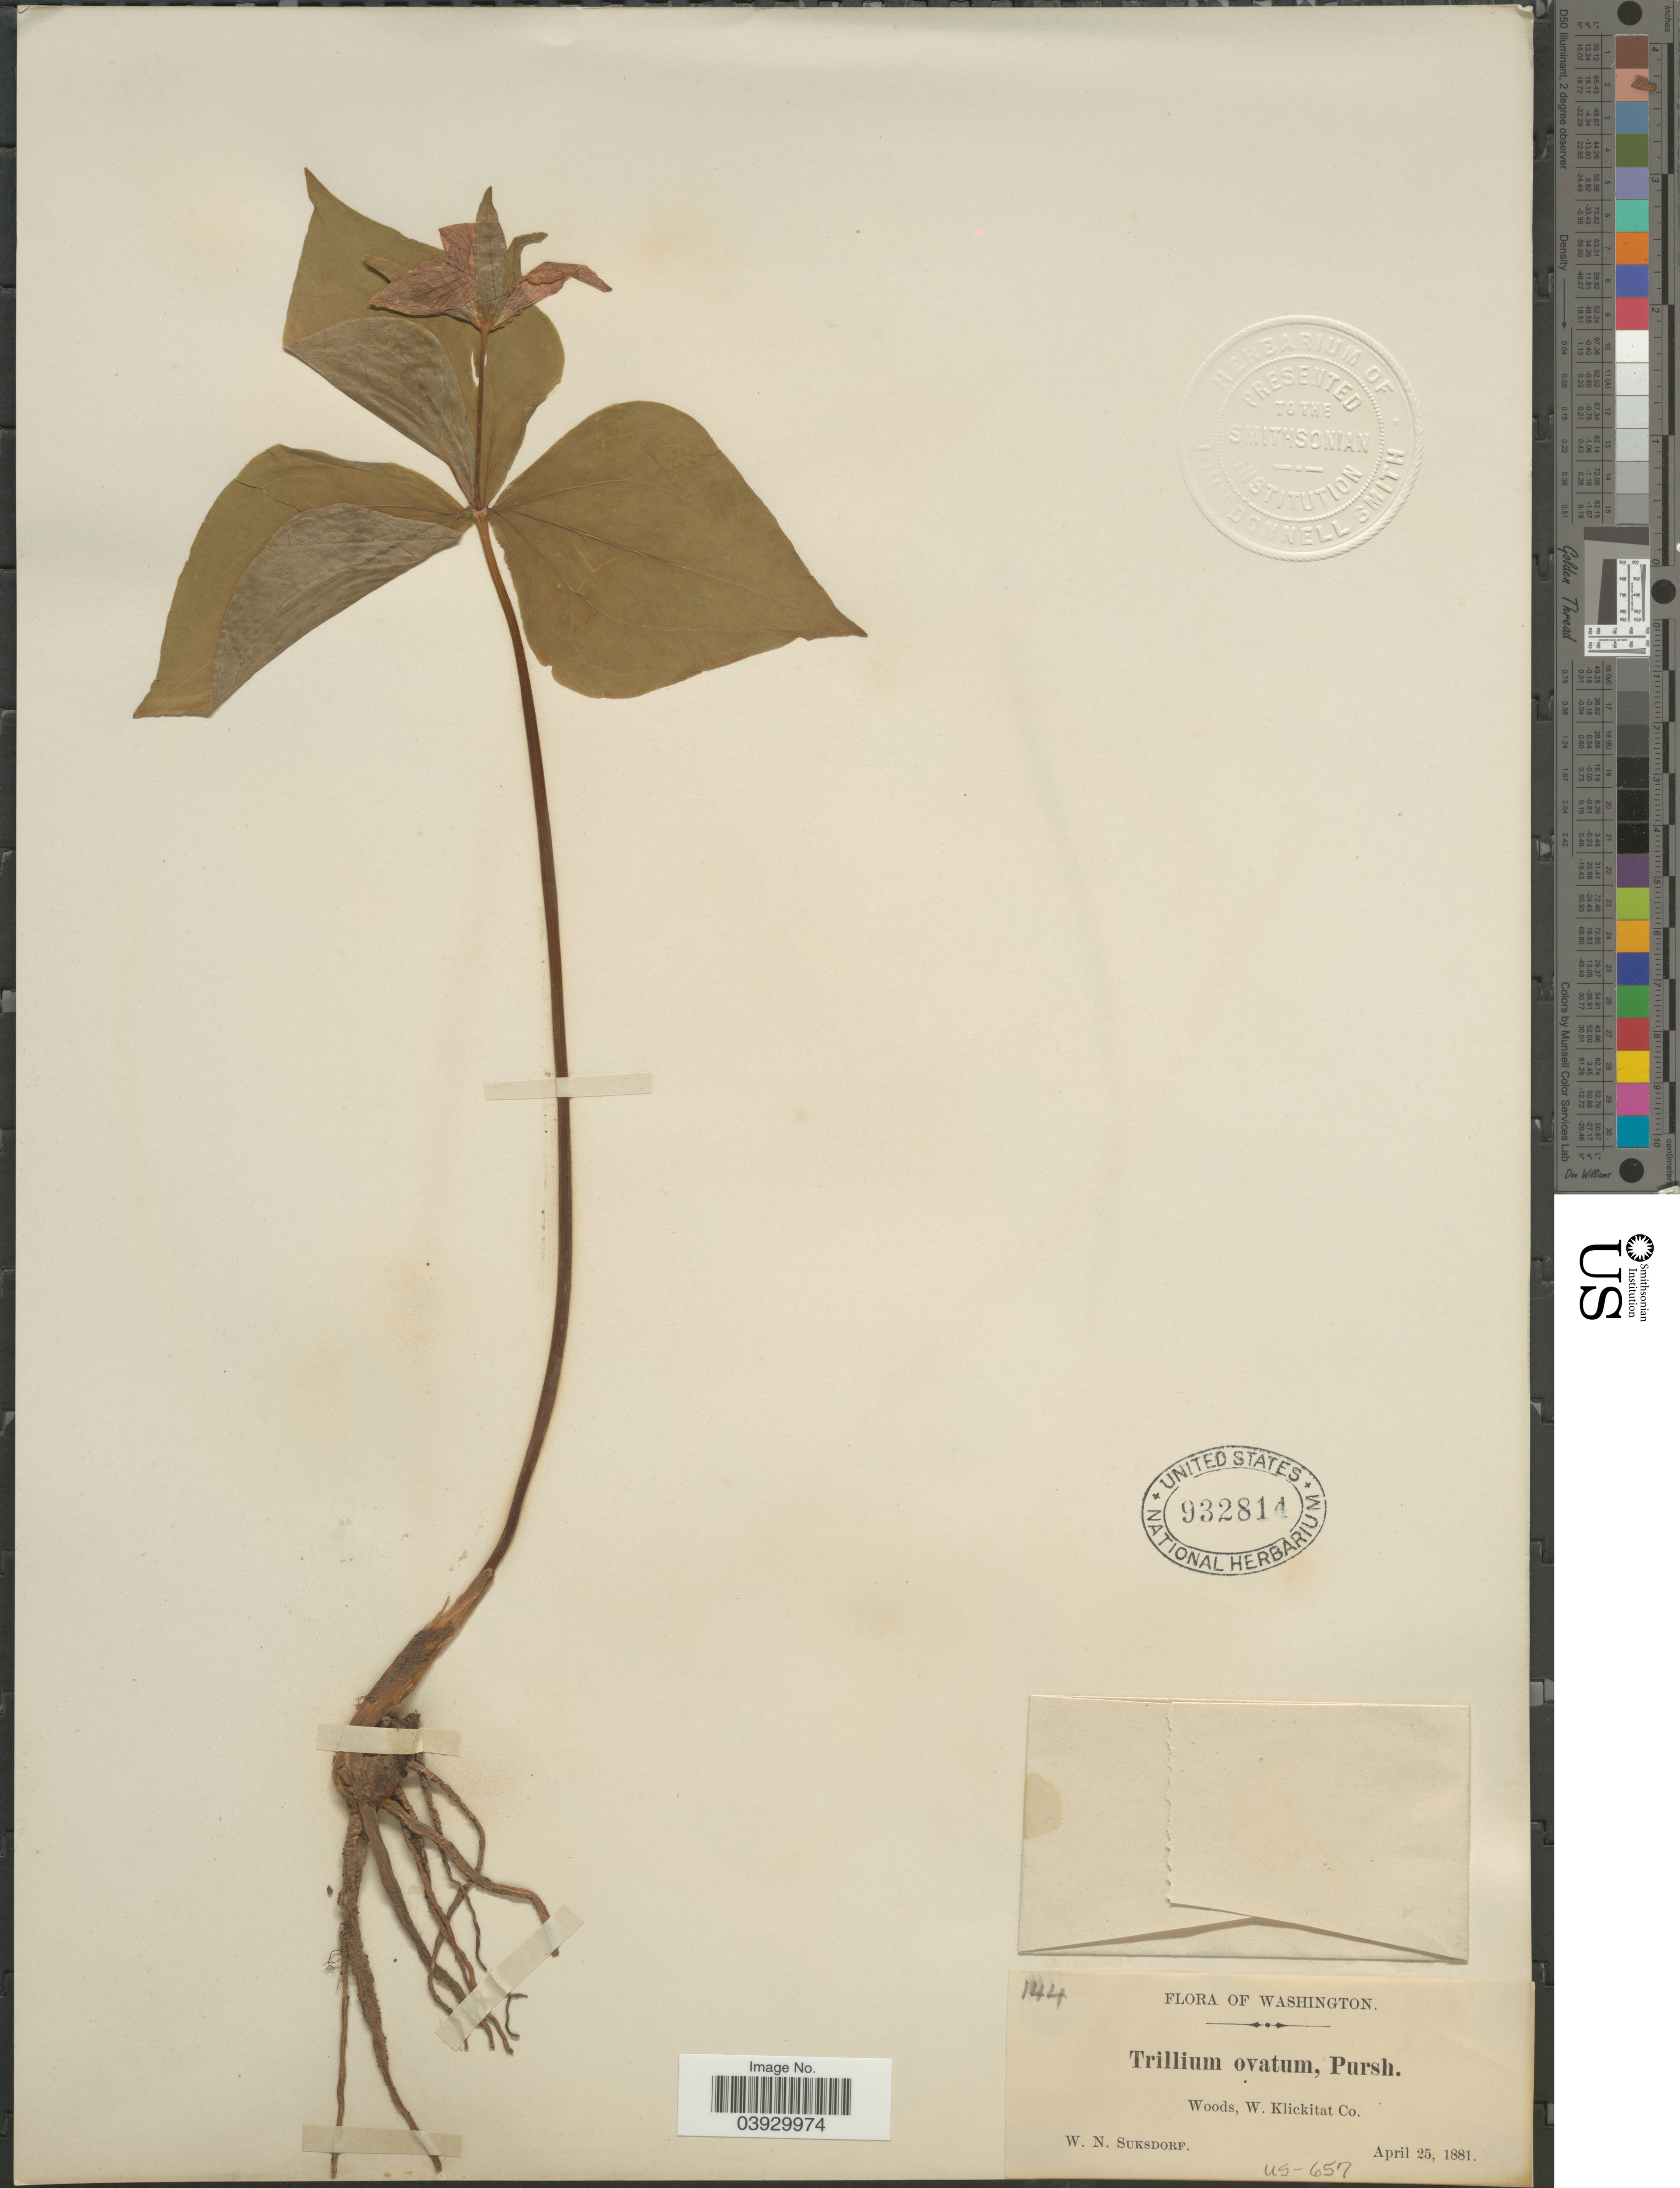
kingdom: Plantae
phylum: Tracheophyta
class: Liliopsida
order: Liliales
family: Melanthiaceae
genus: Trillium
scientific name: Trillium ovatum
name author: Pursh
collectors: W. N. Suksdorf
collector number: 144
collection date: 1881-04-25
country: United States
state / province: Washington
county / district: Klickitat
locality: Woods, W. Klickitat Co.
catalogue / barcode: US 932814